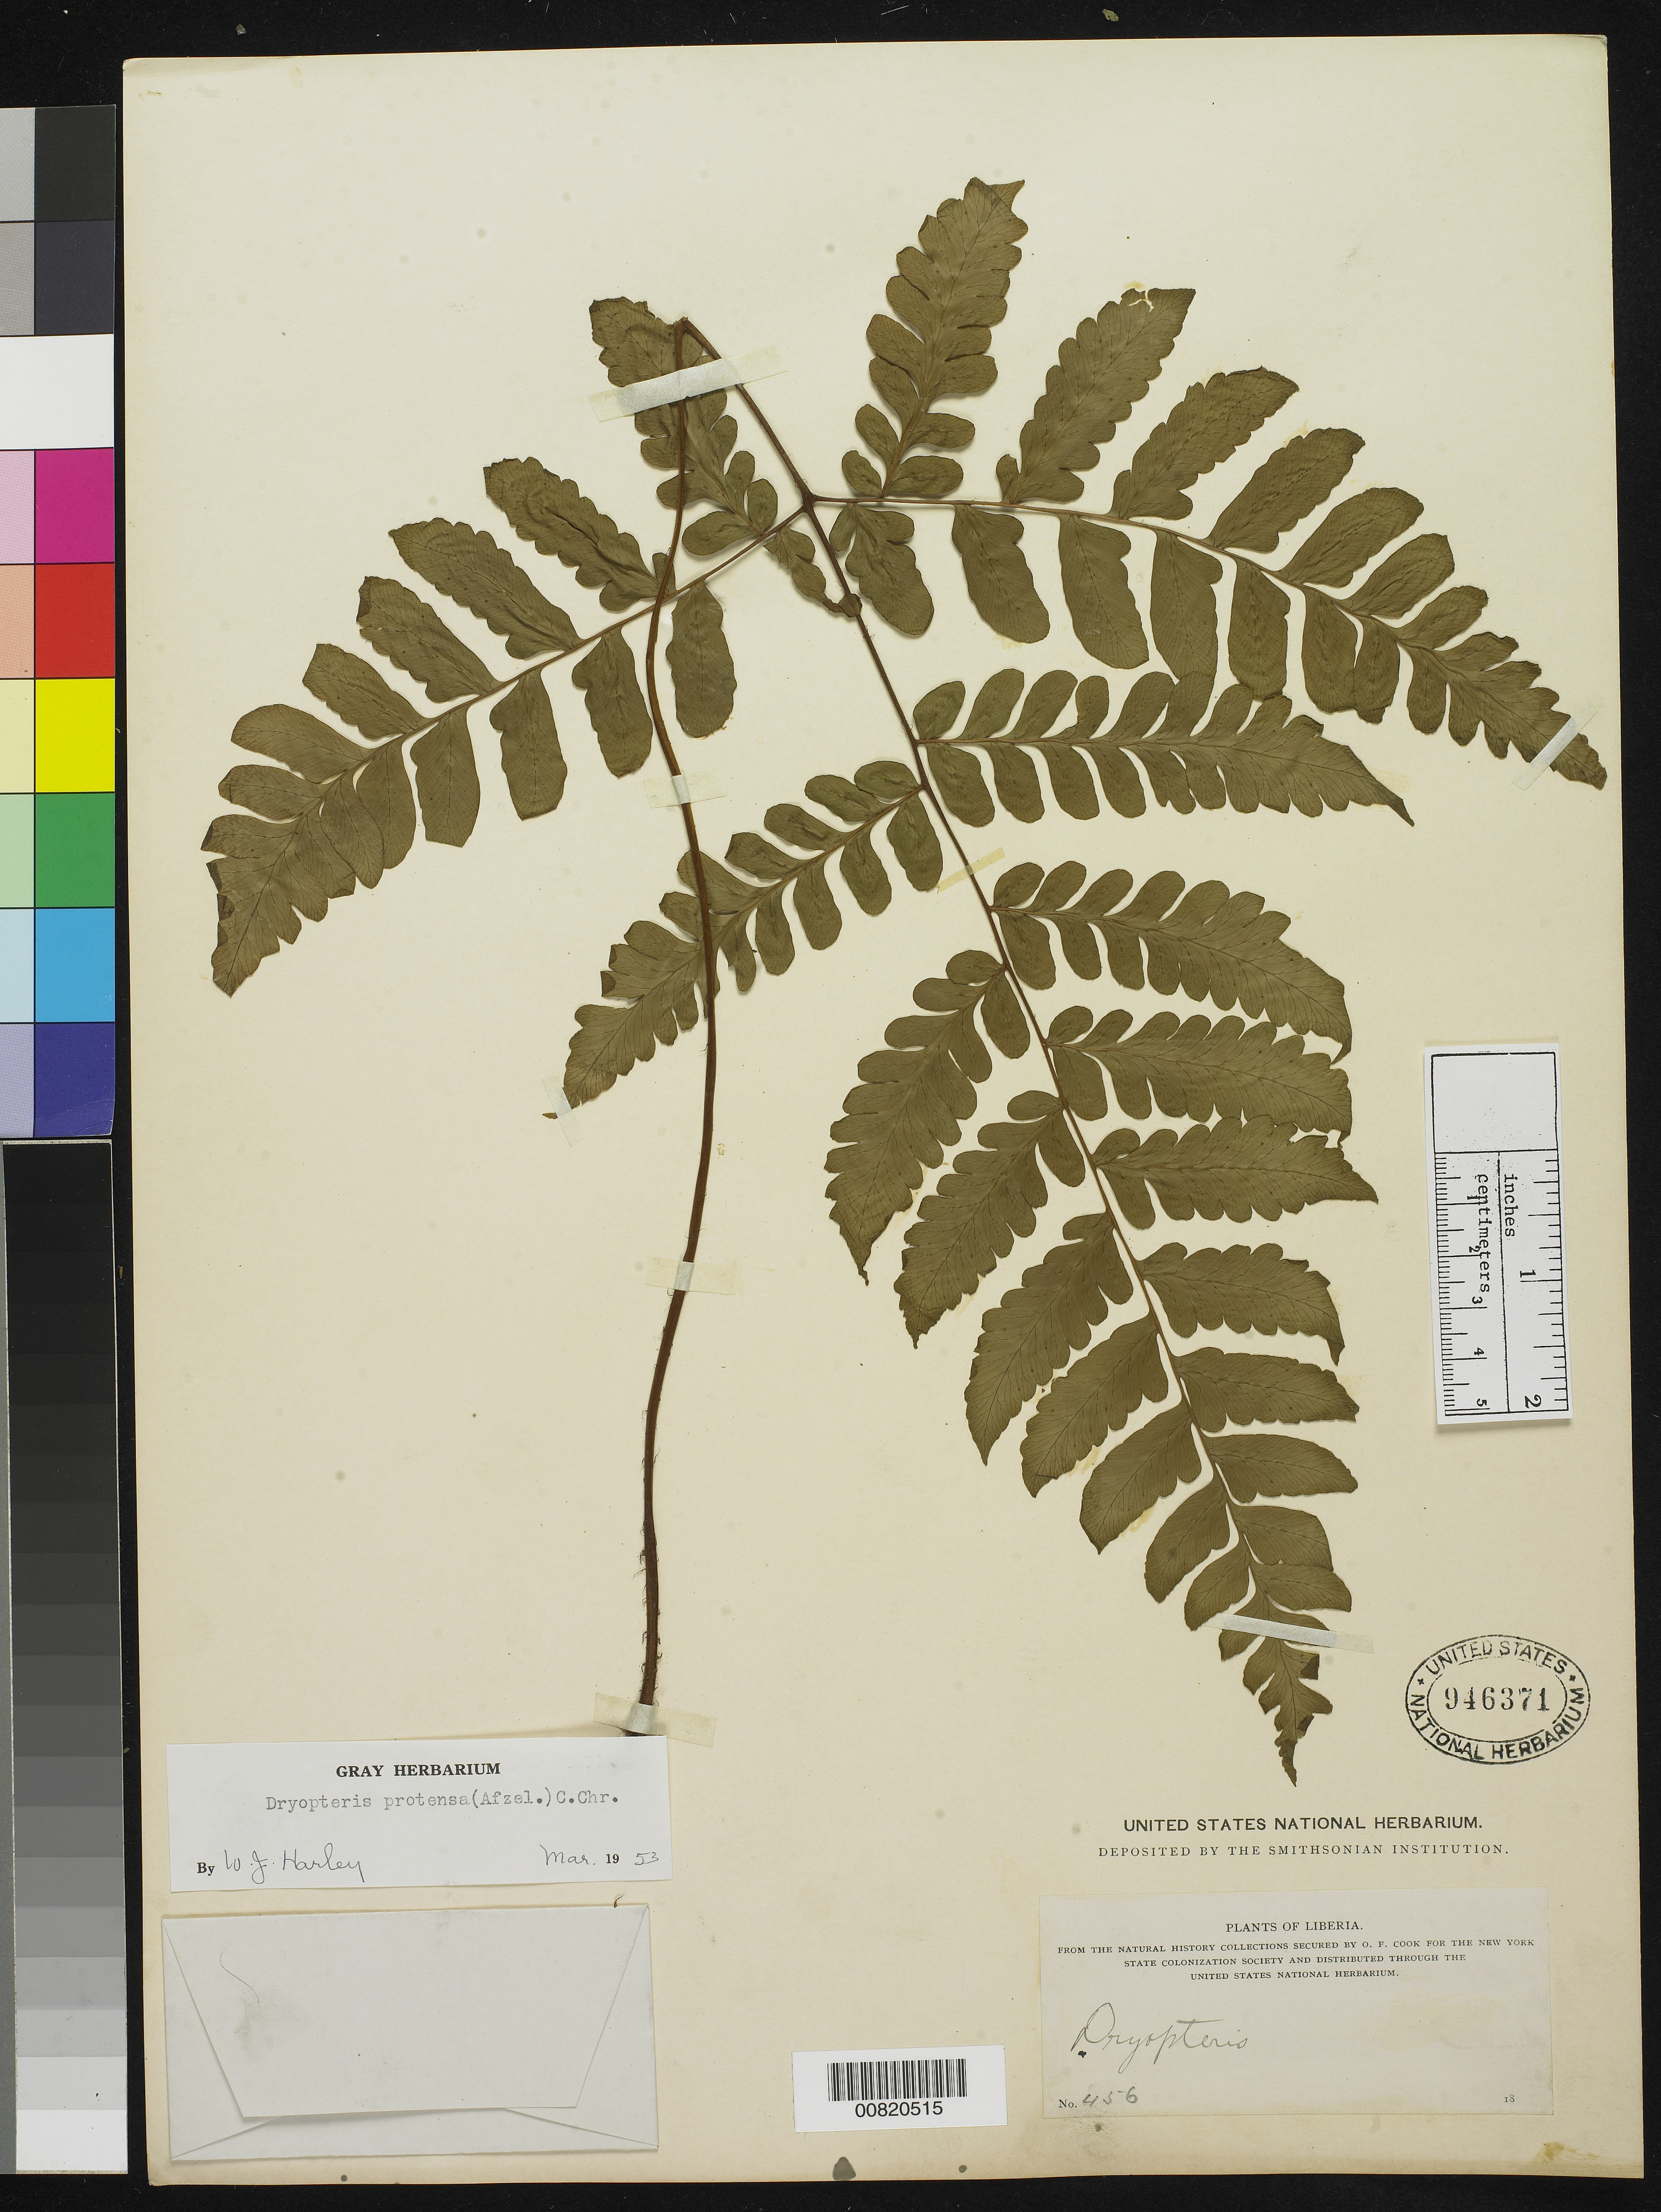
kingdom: Plantae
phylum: Tracheophyta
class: Polypodiopsida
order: Polypodiales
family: Tectariaceae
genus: Triplophyllum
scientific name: Triplophyllum jenseniae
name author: (C. Chr.)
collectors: O. F. Cook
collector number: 456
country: Liberia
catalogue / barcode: US 946371